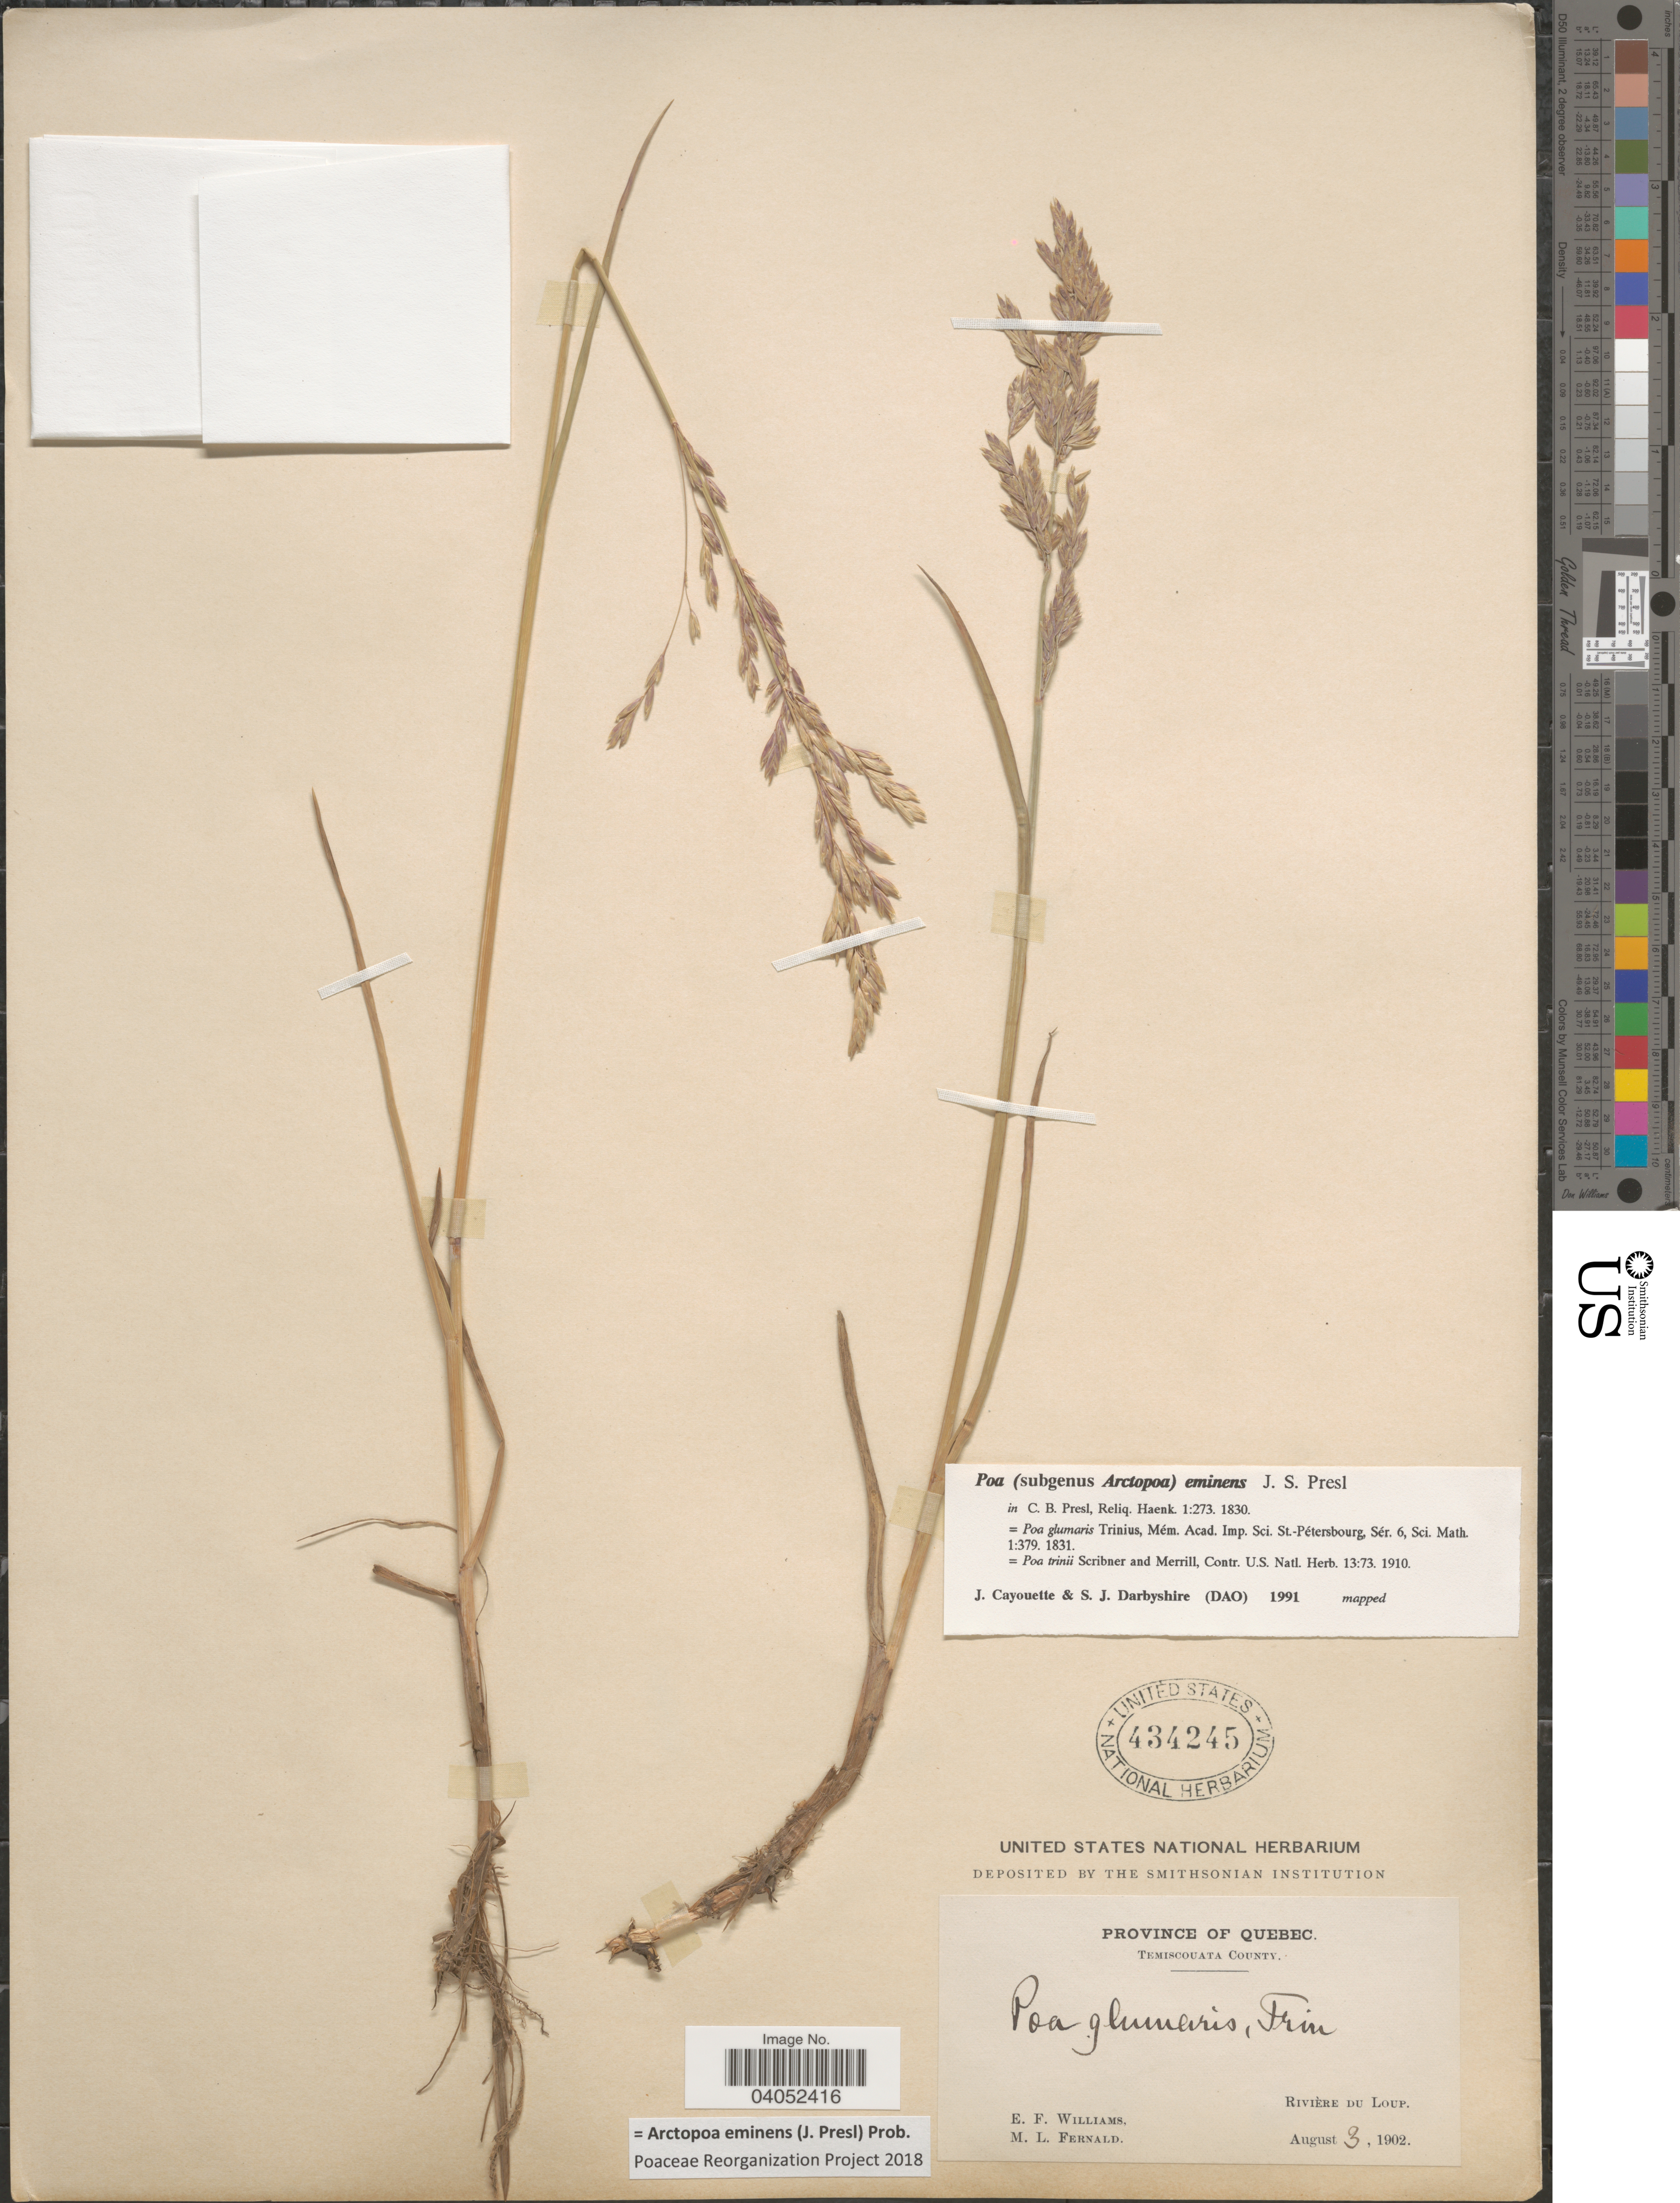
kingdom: Plantae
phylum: Tracheophyta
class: Liliopsida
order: Poales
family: Poaceae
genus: Arctopoa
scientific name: Arctopoa eminens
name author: (J. Presl) Prob.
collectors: E. Williams & M. L. Fernald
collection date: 1902-08-03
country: Canada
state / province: Quebec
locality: Temiscouata County. Rivière du Loup.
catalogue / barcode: US 434245